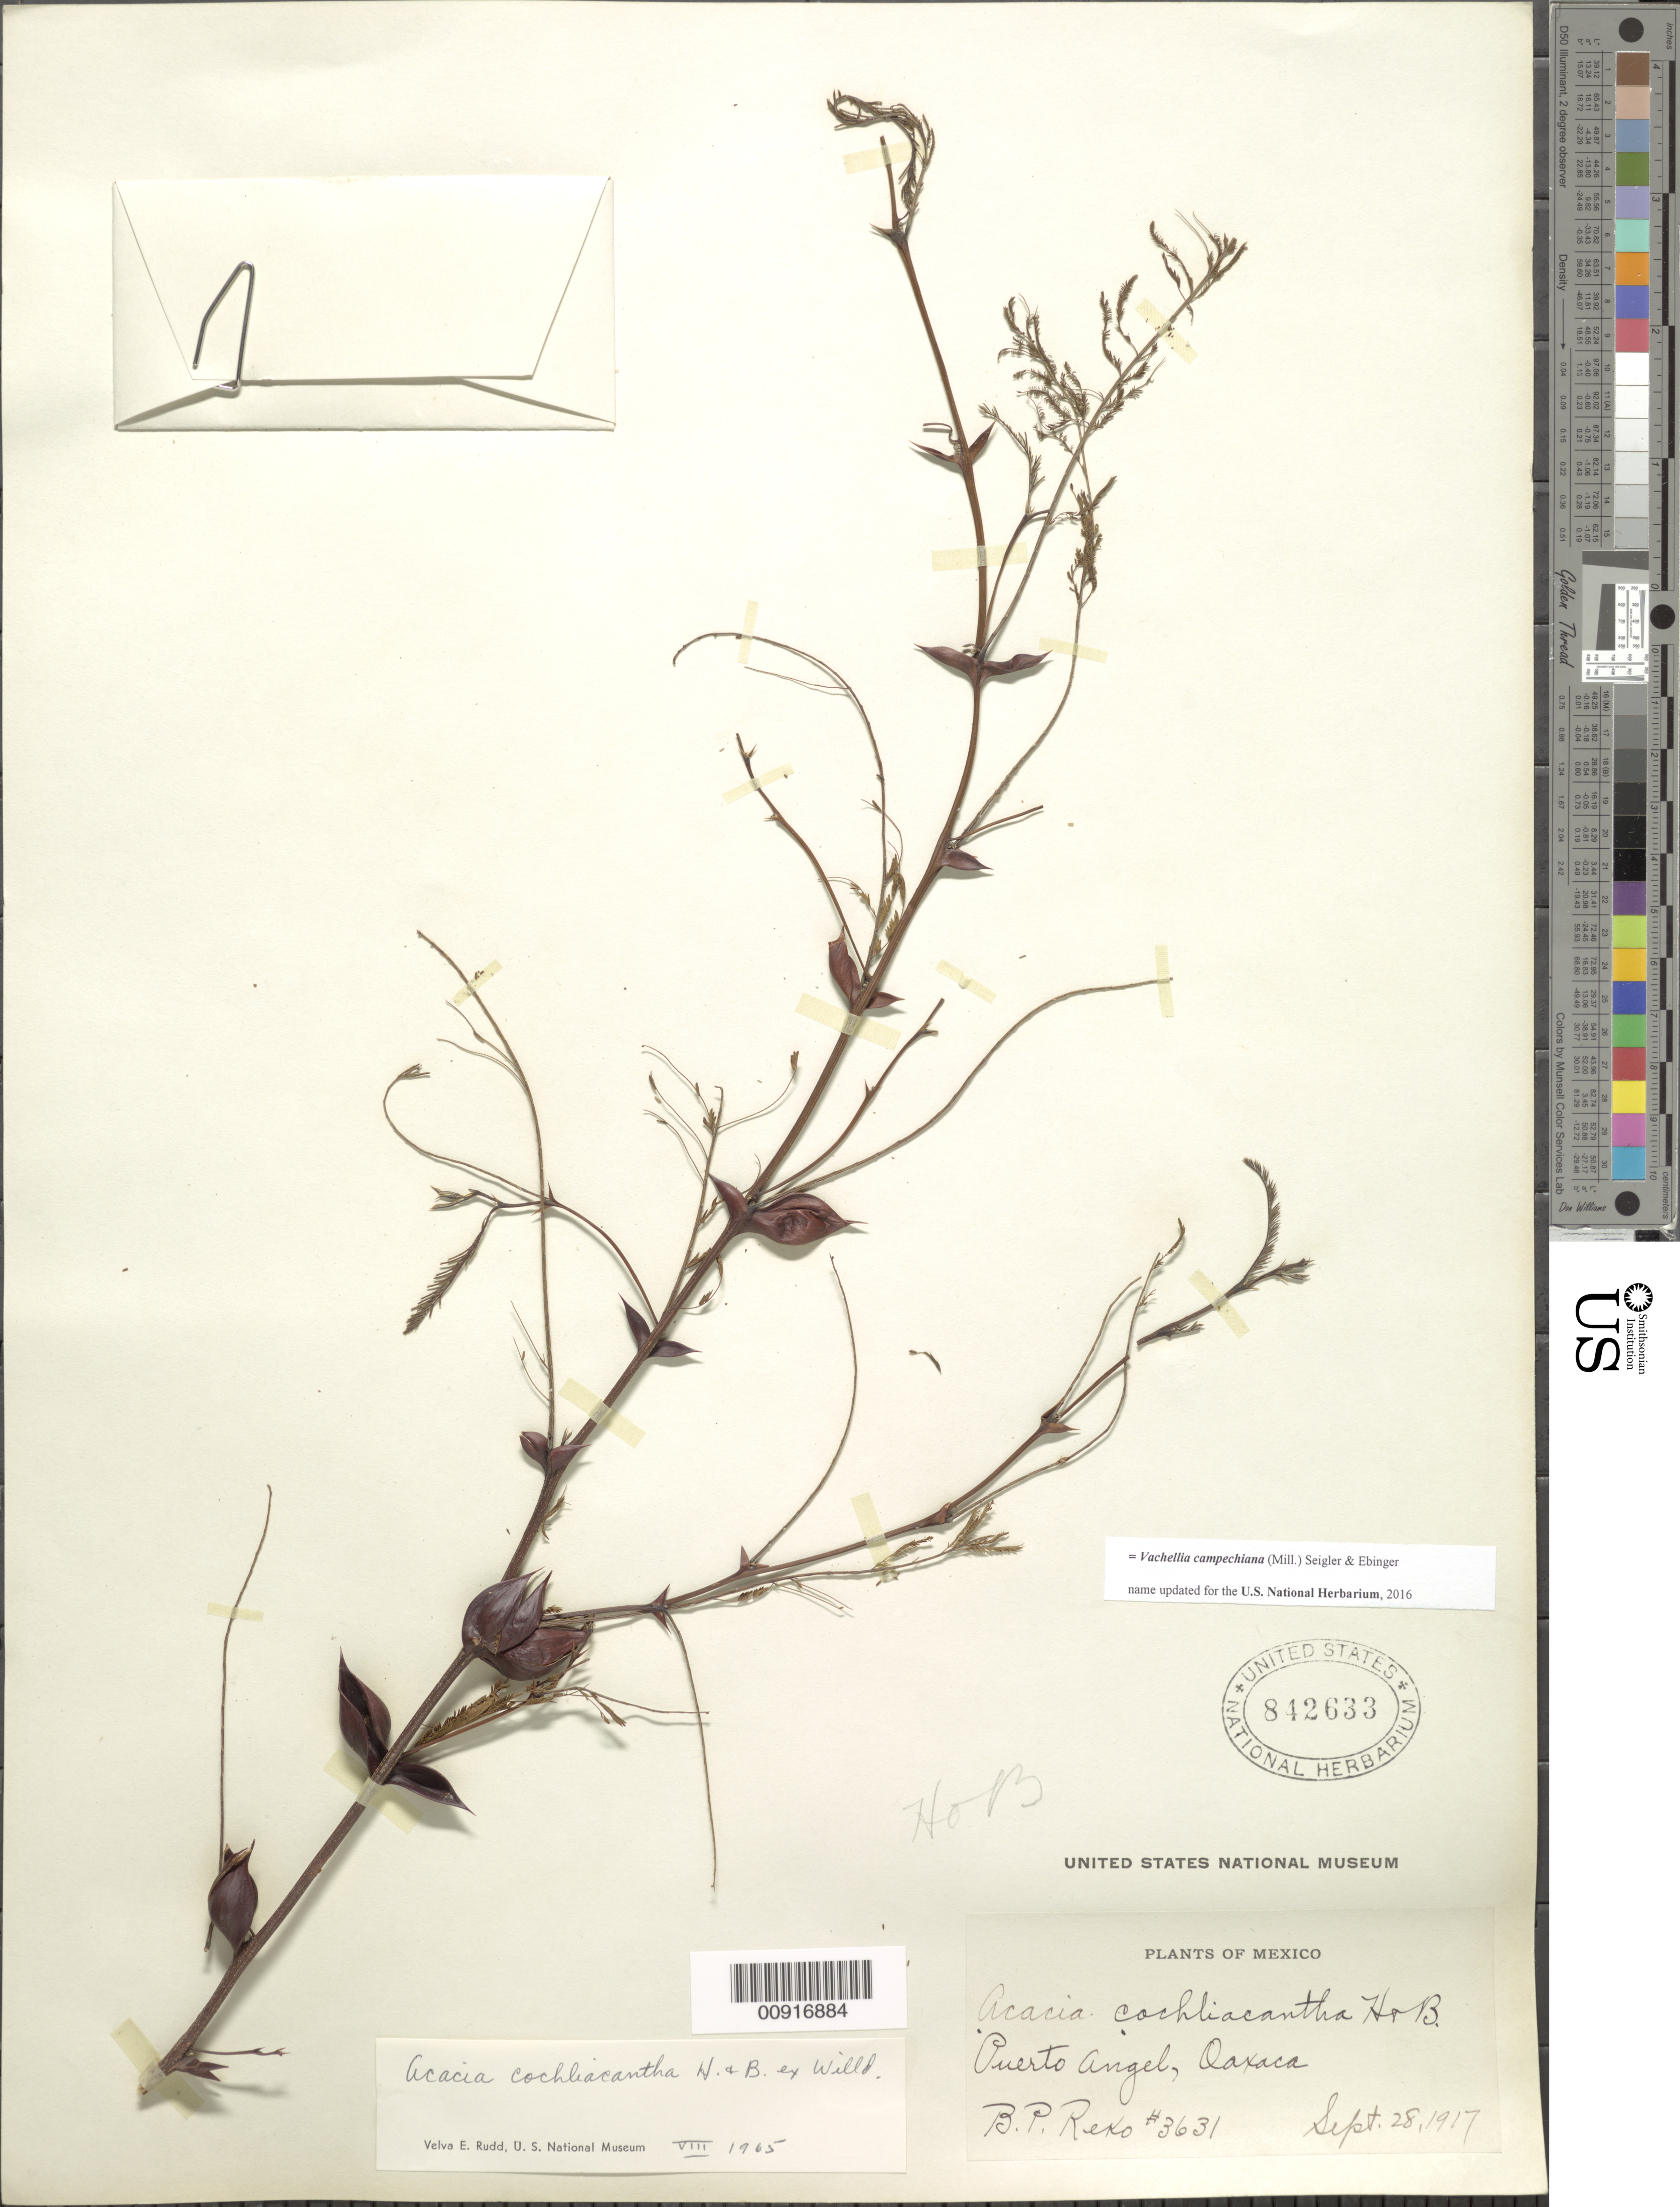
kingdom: Plantae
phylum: Tracheophyta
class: Magnoliopsida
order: Fabales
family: Fabaceae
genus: Vachellia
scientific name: Vachellia campechiana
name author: (Mill.) Seigler & Ebinger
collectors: B. P. Reko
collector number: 3631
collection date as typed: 28 Sep 1917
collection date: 1917-09-28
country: Mexico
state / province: Oaxaca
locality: Puerto Angel, Oaxaca.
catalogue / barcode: US 842633